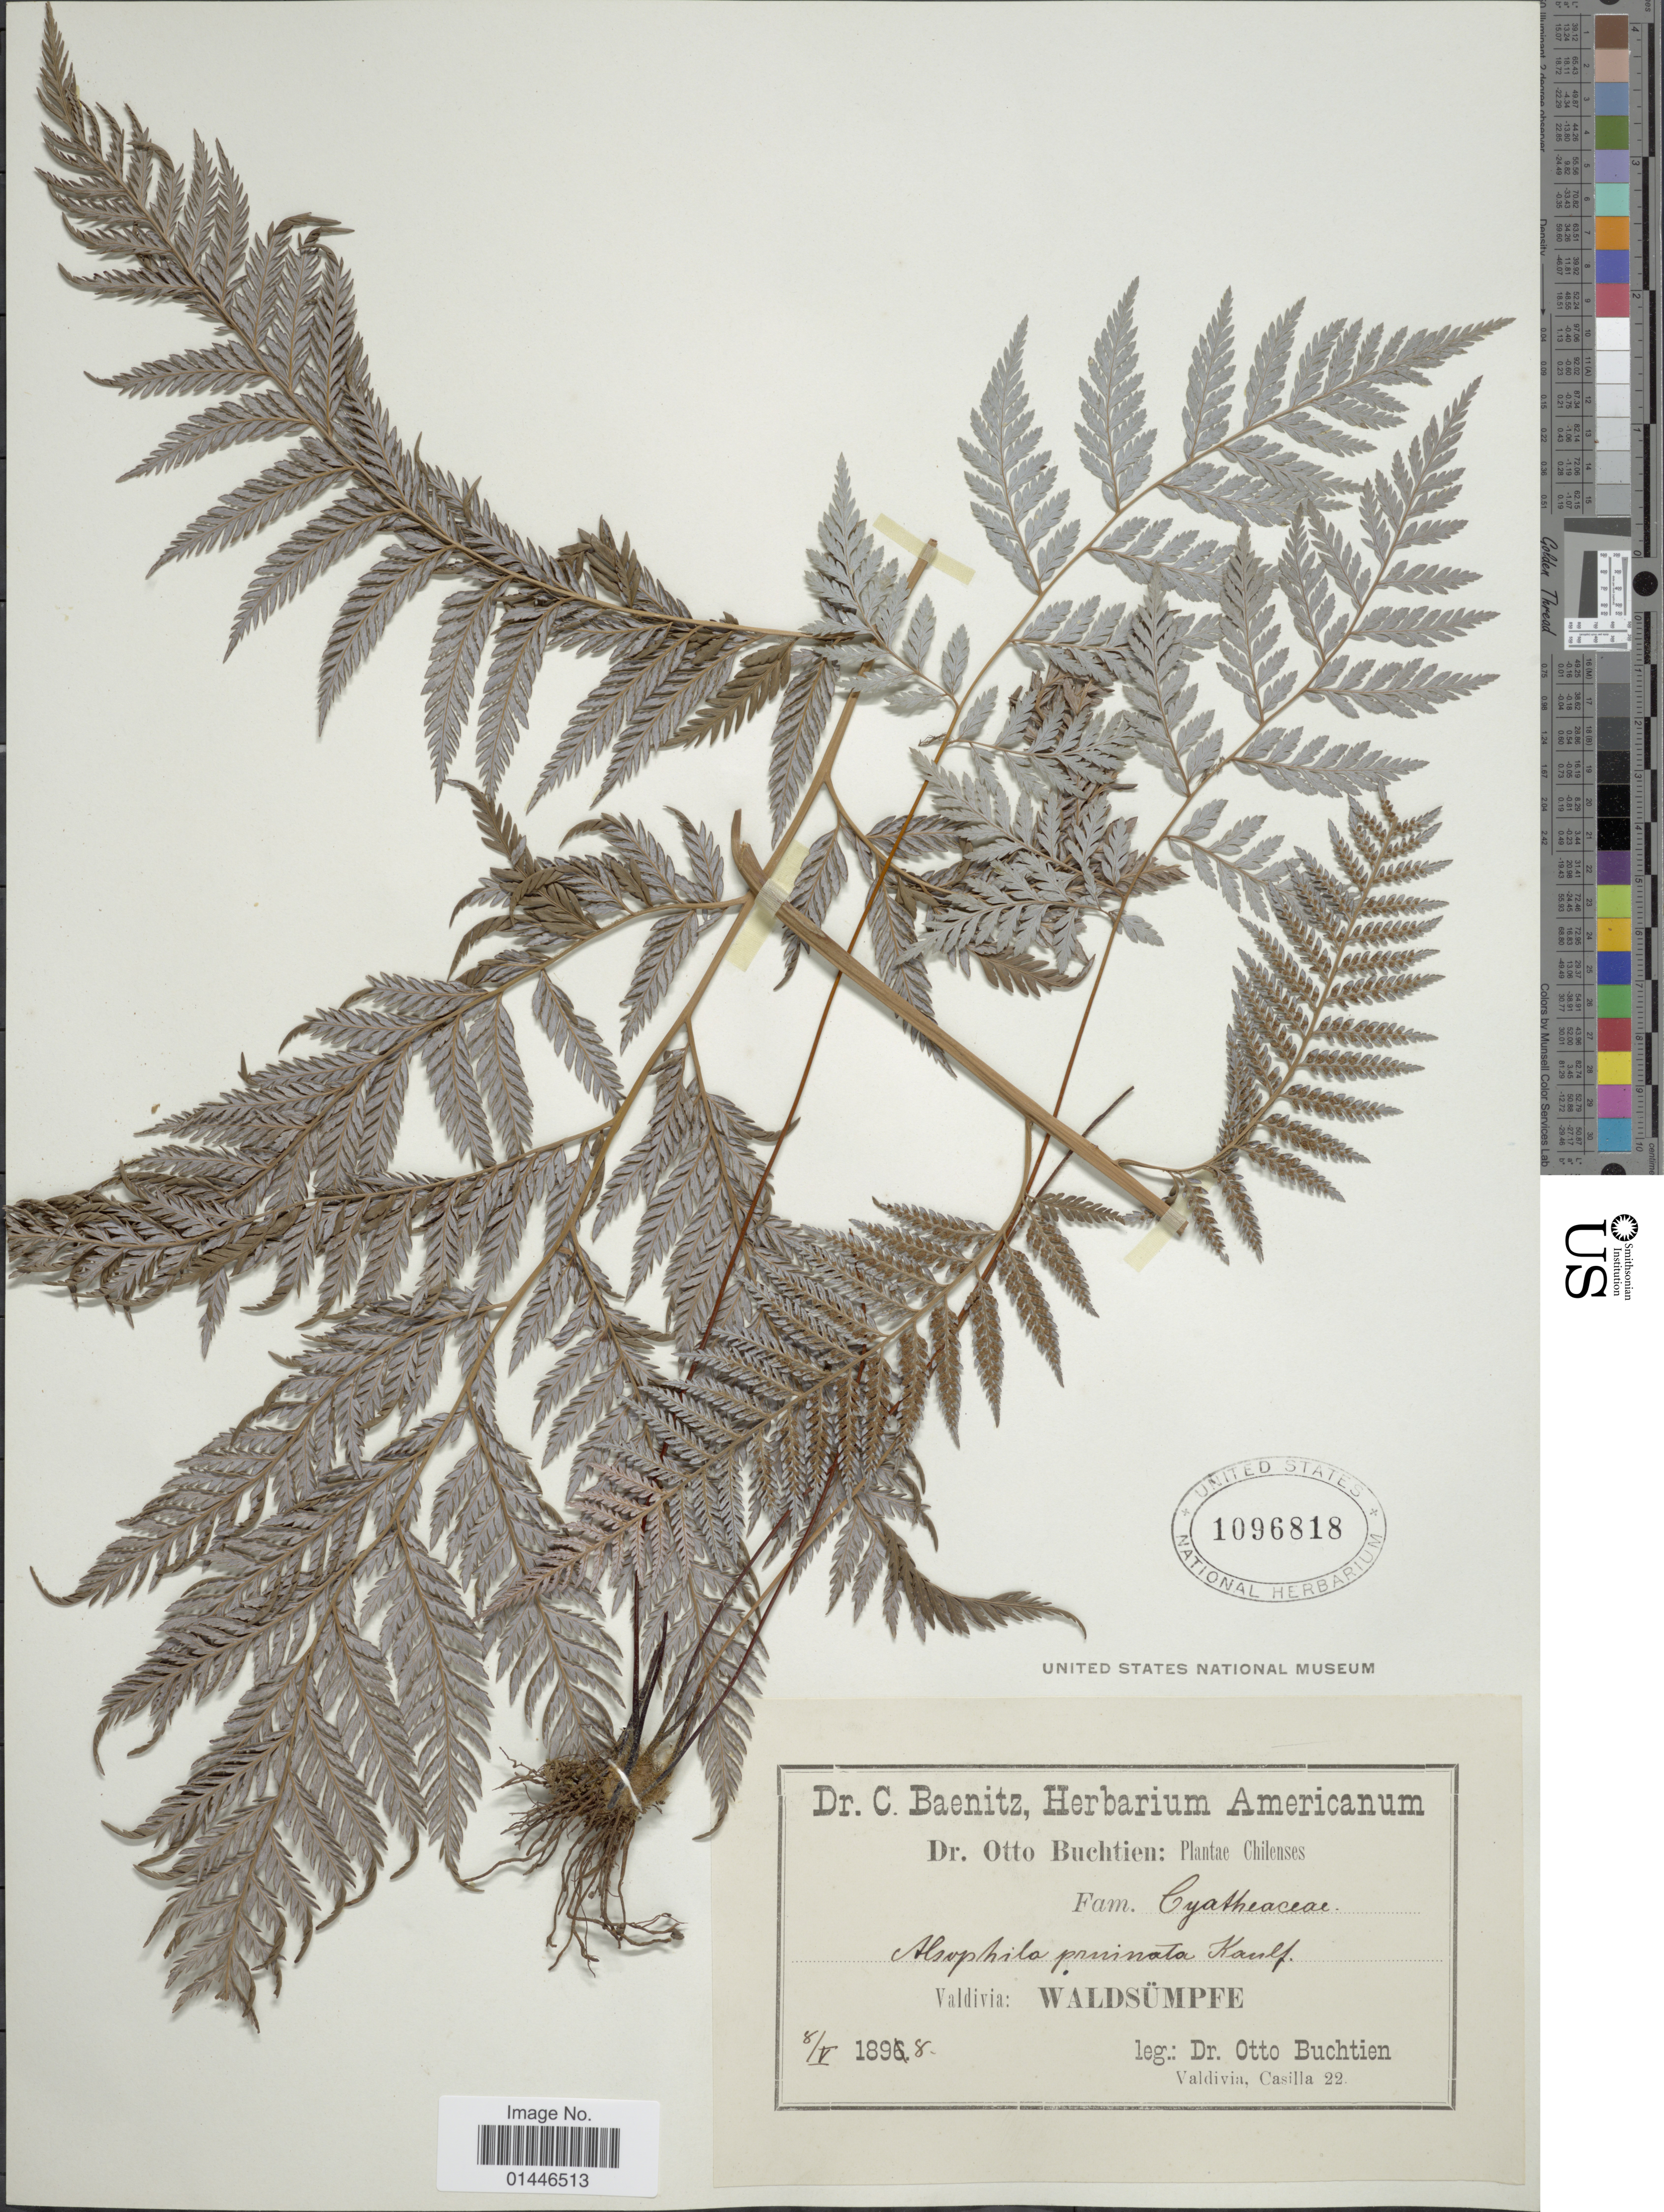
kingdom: Plantae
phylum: Tracheophyta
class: Polypodiopsida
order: Cyatheales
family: Dicksoniaceae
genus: Lophosoria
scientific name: Lophosoria quadripinnata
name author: (J.F. Gmel.) C. Chr.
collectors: O. Buchtien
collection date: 1898-05-08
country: Chile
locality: Valdivia: Waldsümpfe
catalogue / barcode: US 1096818